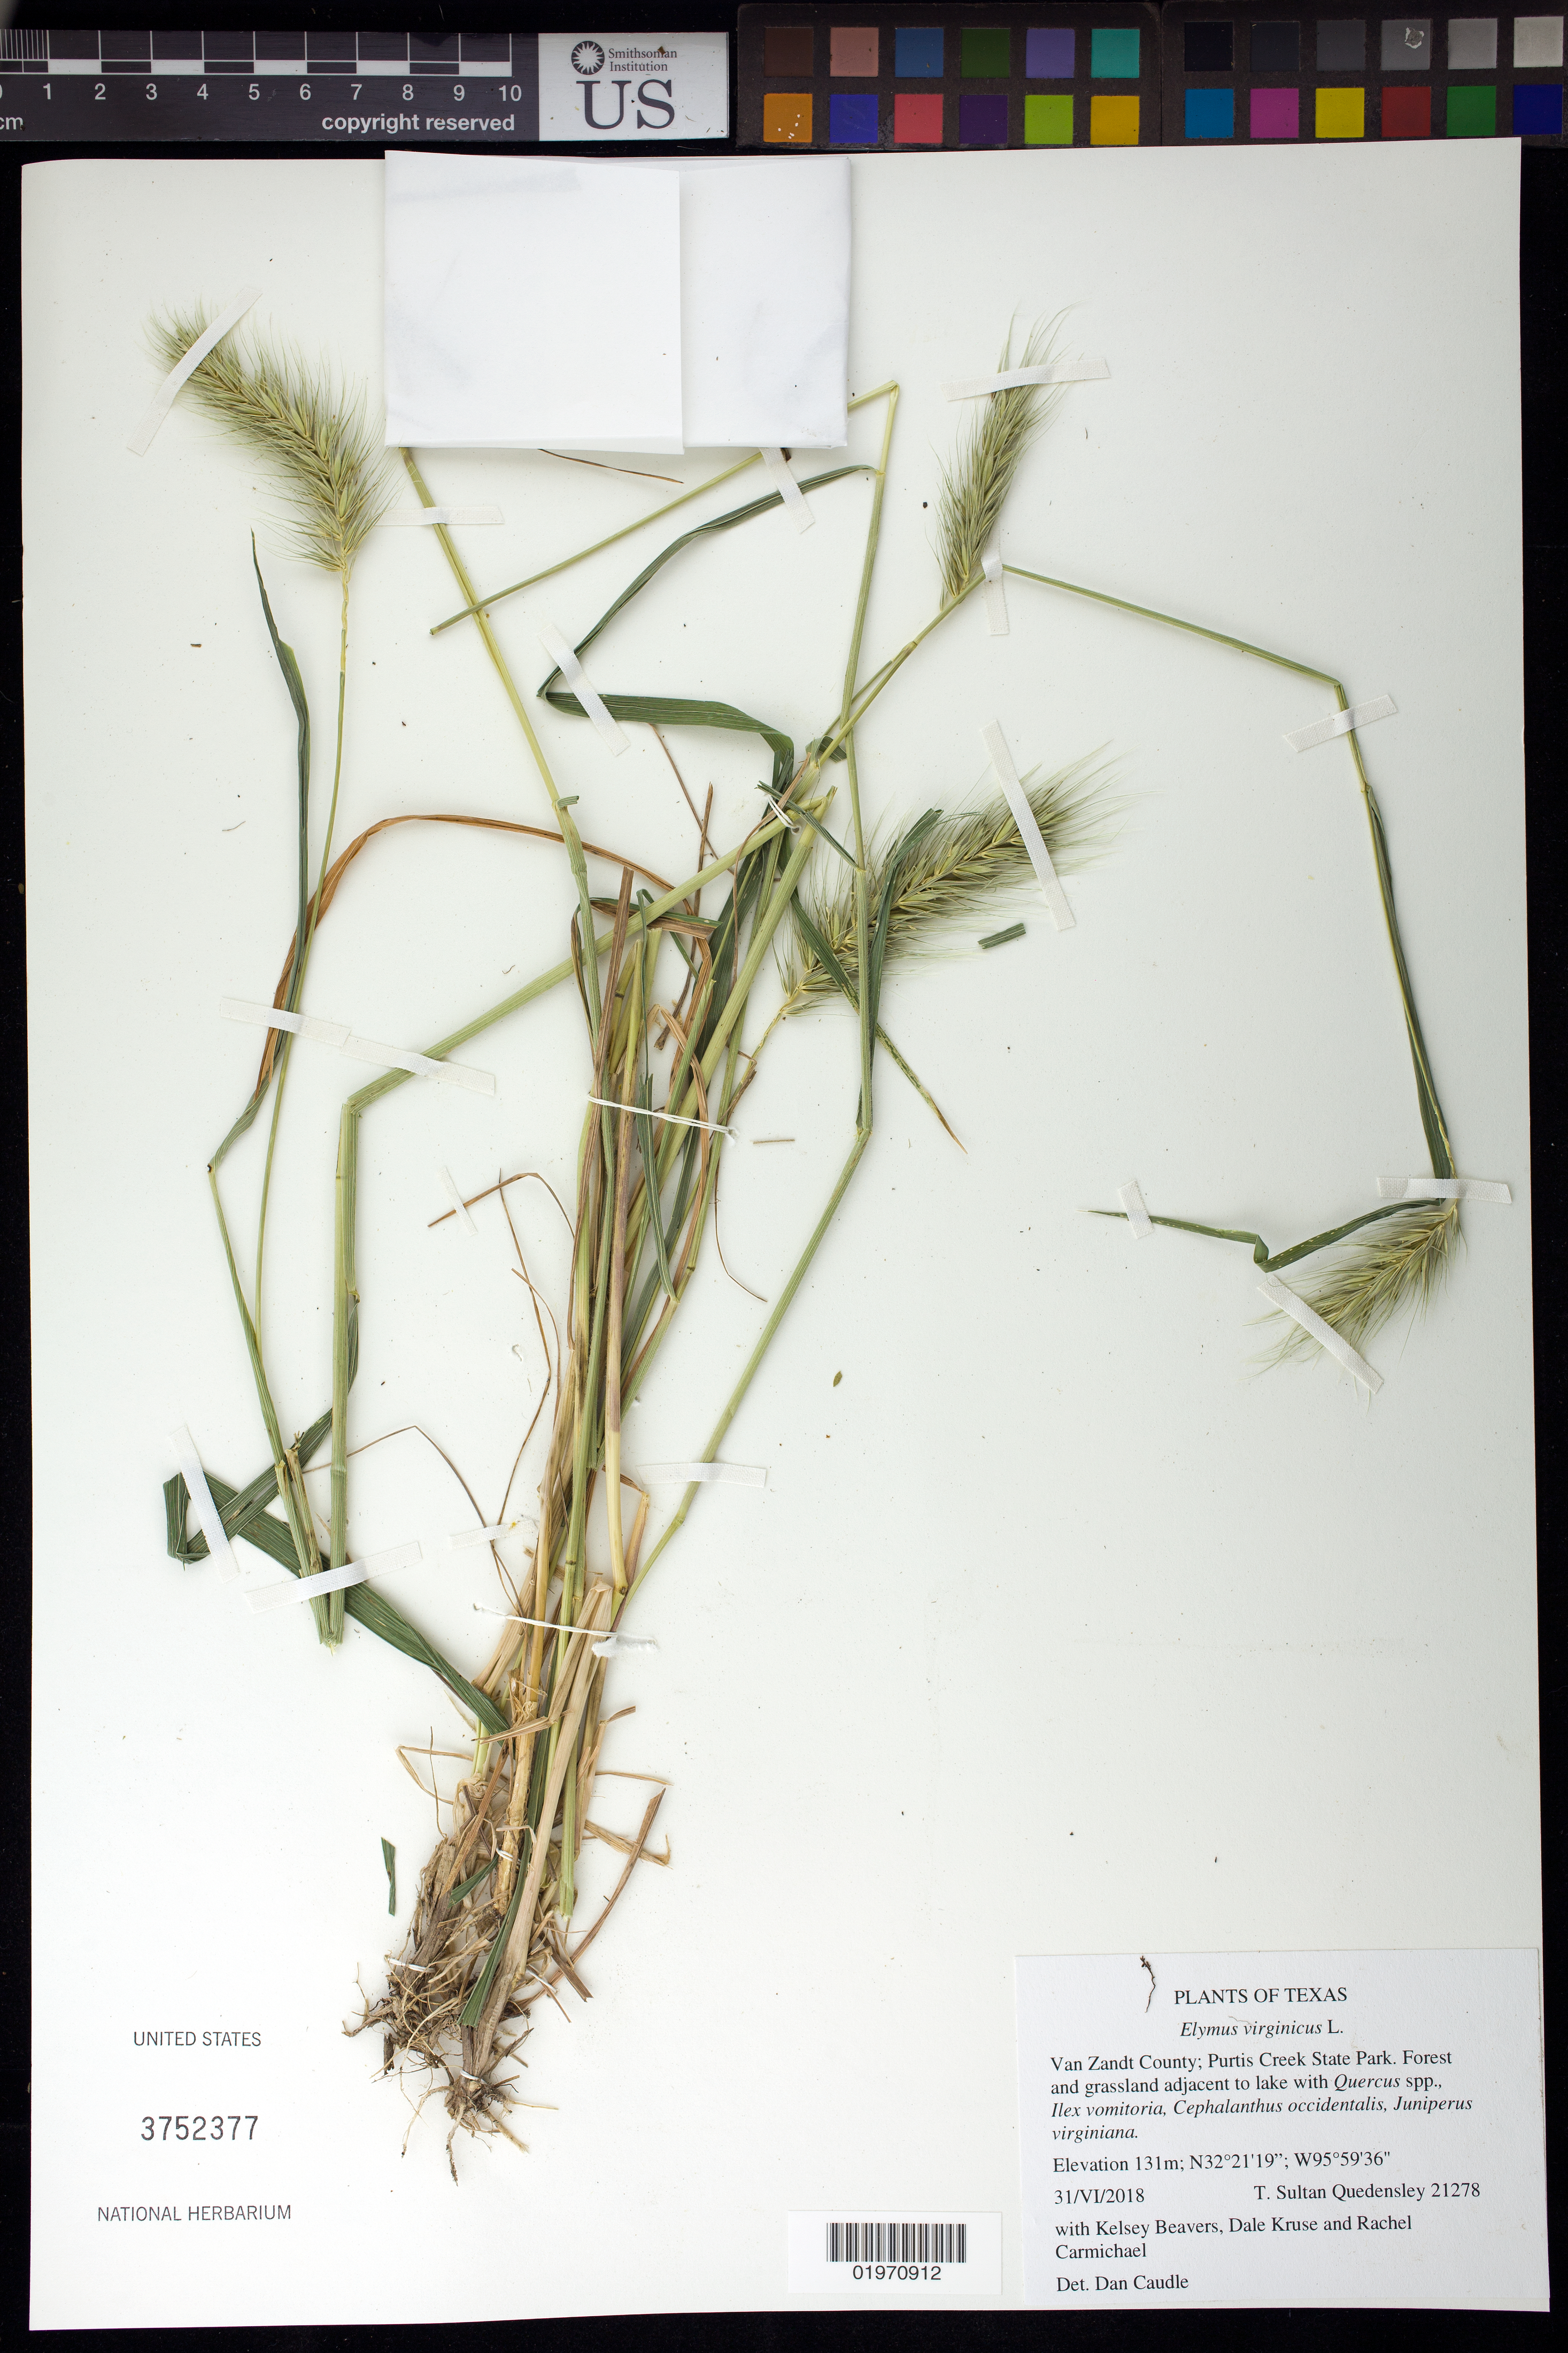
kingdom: Plantae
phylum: Tracheophyta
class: Liliopsida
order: Poales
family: Poaceae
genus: Elymus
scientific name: Elymus virginicus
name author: L.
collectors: T. S. Quedensley, K. Beavers, D. Kruse & R. Carmichael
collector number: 21278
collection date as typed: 30 Jun 2018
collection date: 2018-06-30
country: United States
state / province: Texas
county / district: Van Zaudt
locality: Purtis Creek State Park.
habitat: Forest and grassland adjacent to lake with Quercus spp., Ilex vomitoria, Cephalanthus occidentalis, Juniperus virginiana.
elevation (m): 131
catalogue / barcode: US 3752377